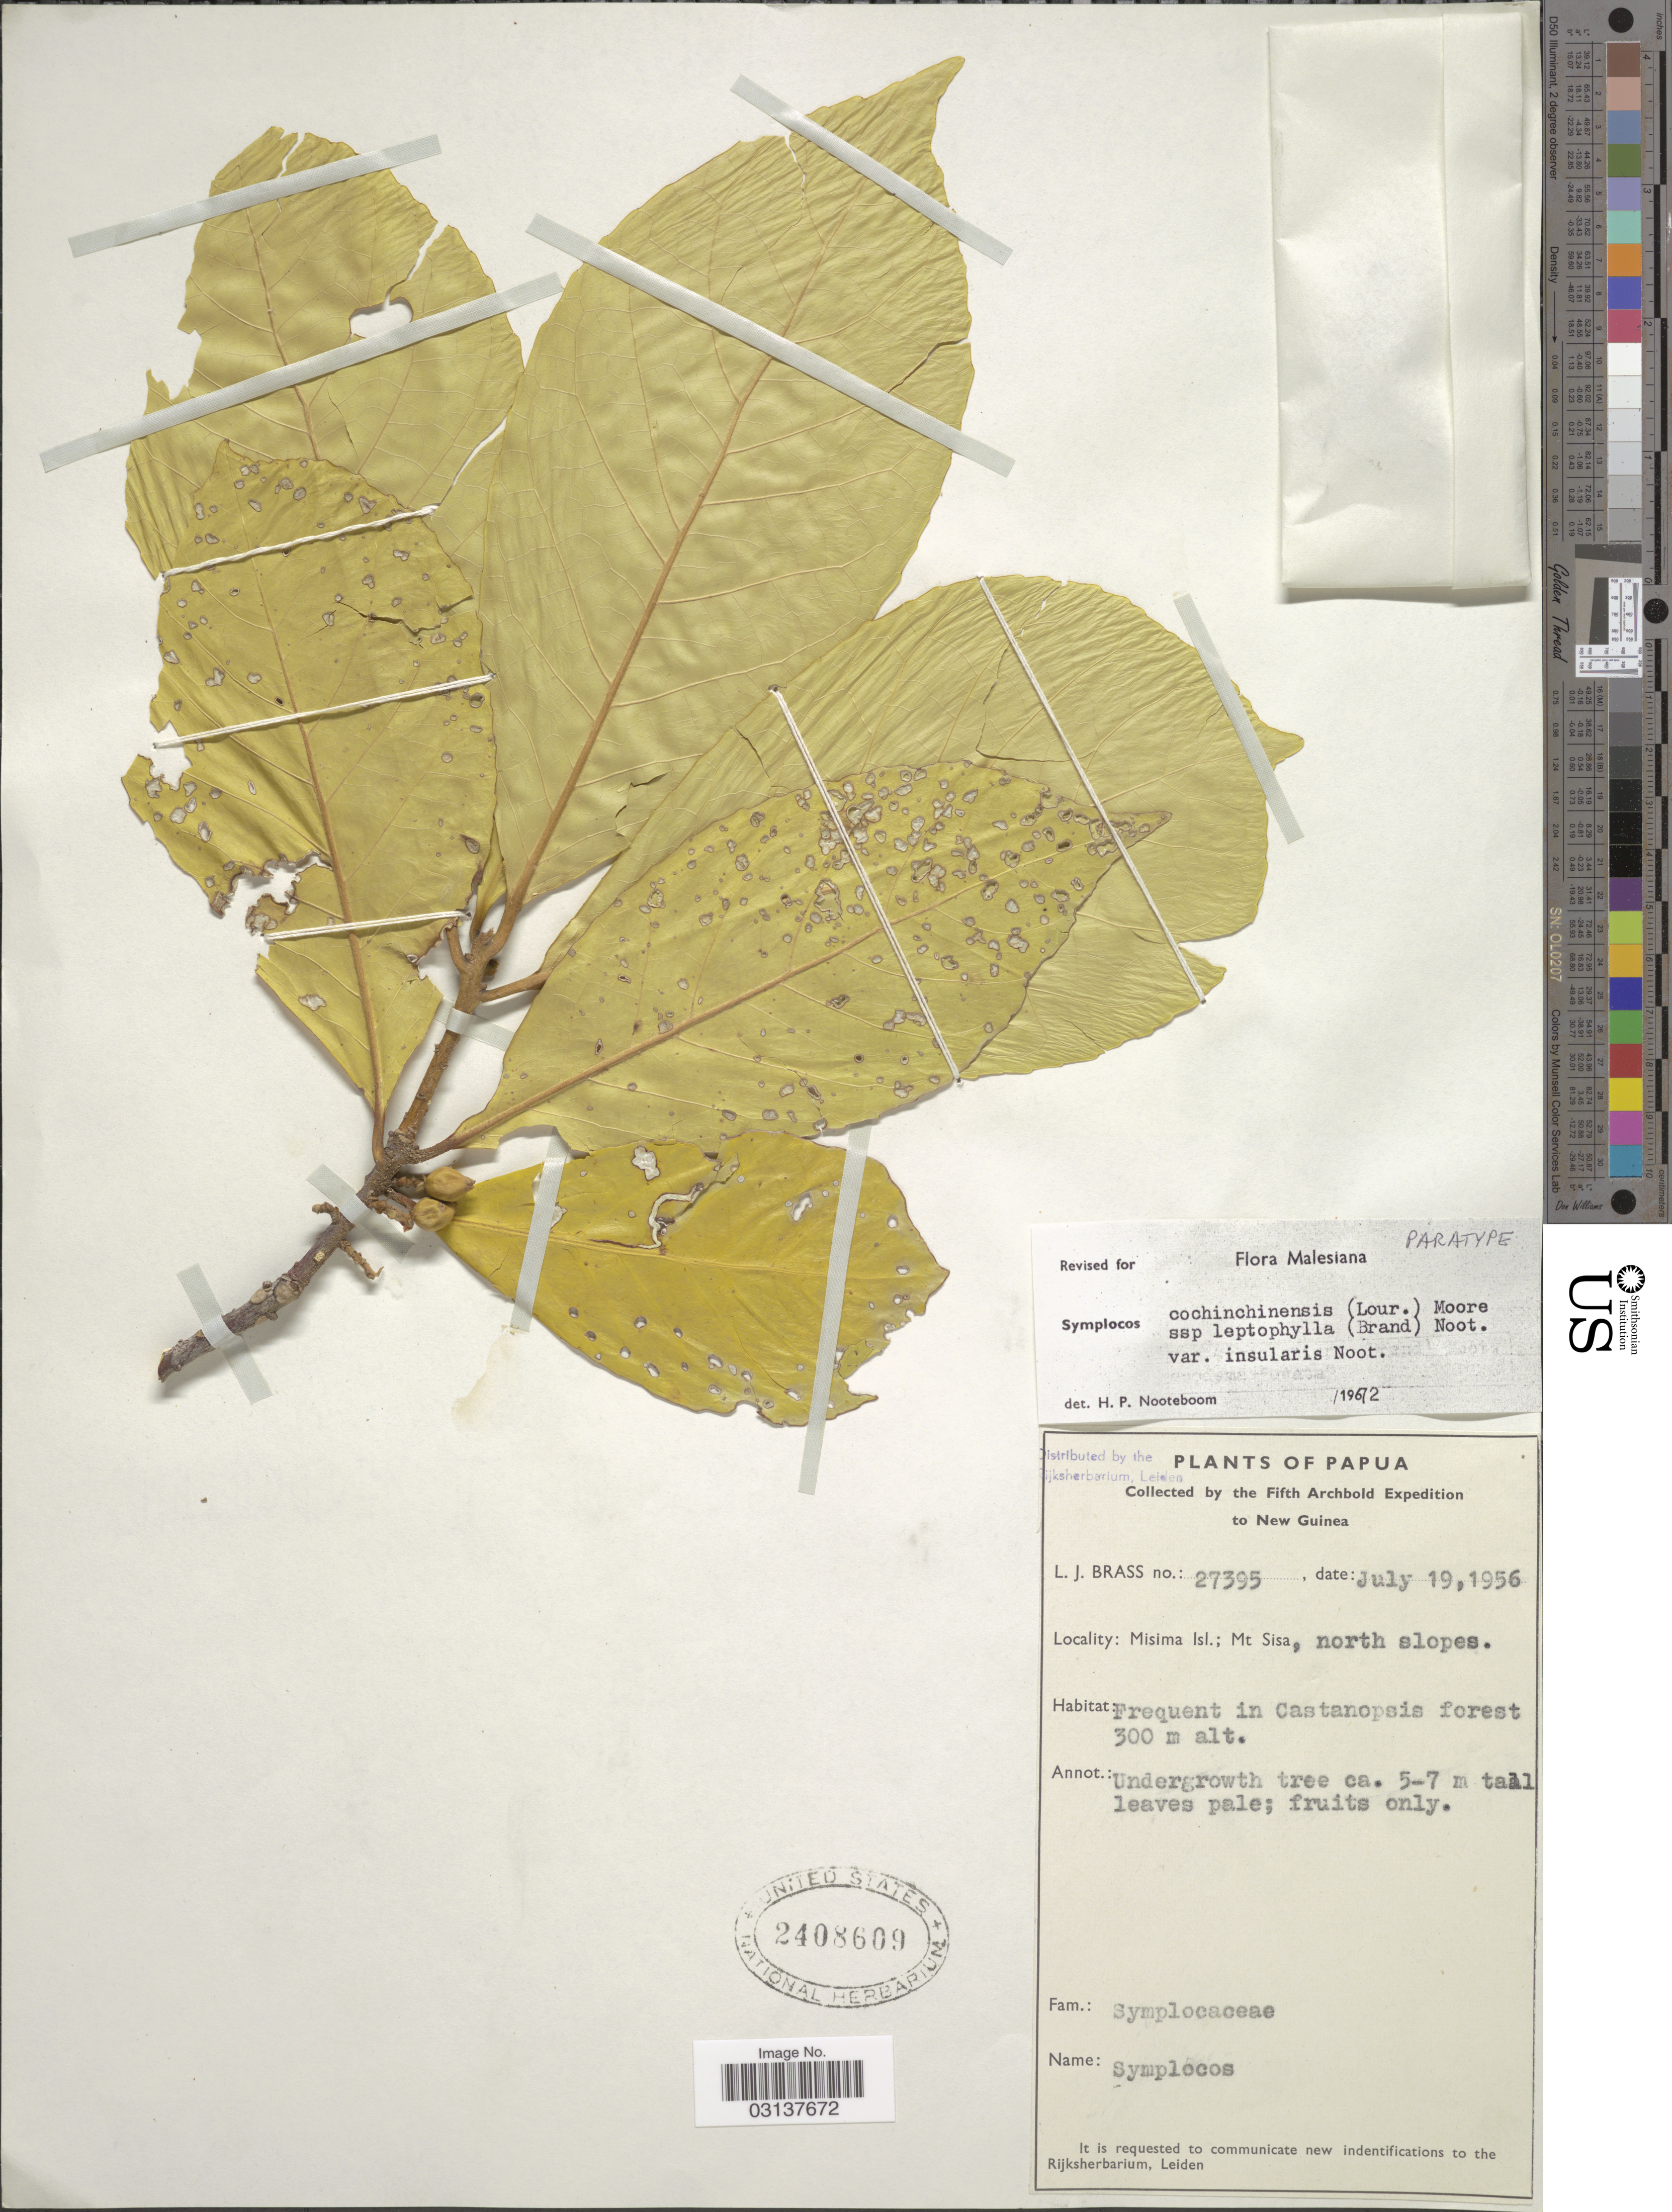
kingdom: Plantae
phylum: Tracheophyta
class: Magnoliopsida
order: Ericales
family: Symplocaceae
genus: Symplocos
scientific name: Symplocos cochinchinensis var. insularis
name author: Noot.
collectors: L. J. Brass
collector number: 27395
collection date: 1956-07-19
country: Papua New Guinea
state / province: Milne Bay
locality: Papua, New Guinea, Misima Isl.; Mt Sisa, north slopes.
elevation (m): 300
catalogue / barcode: US 2408609